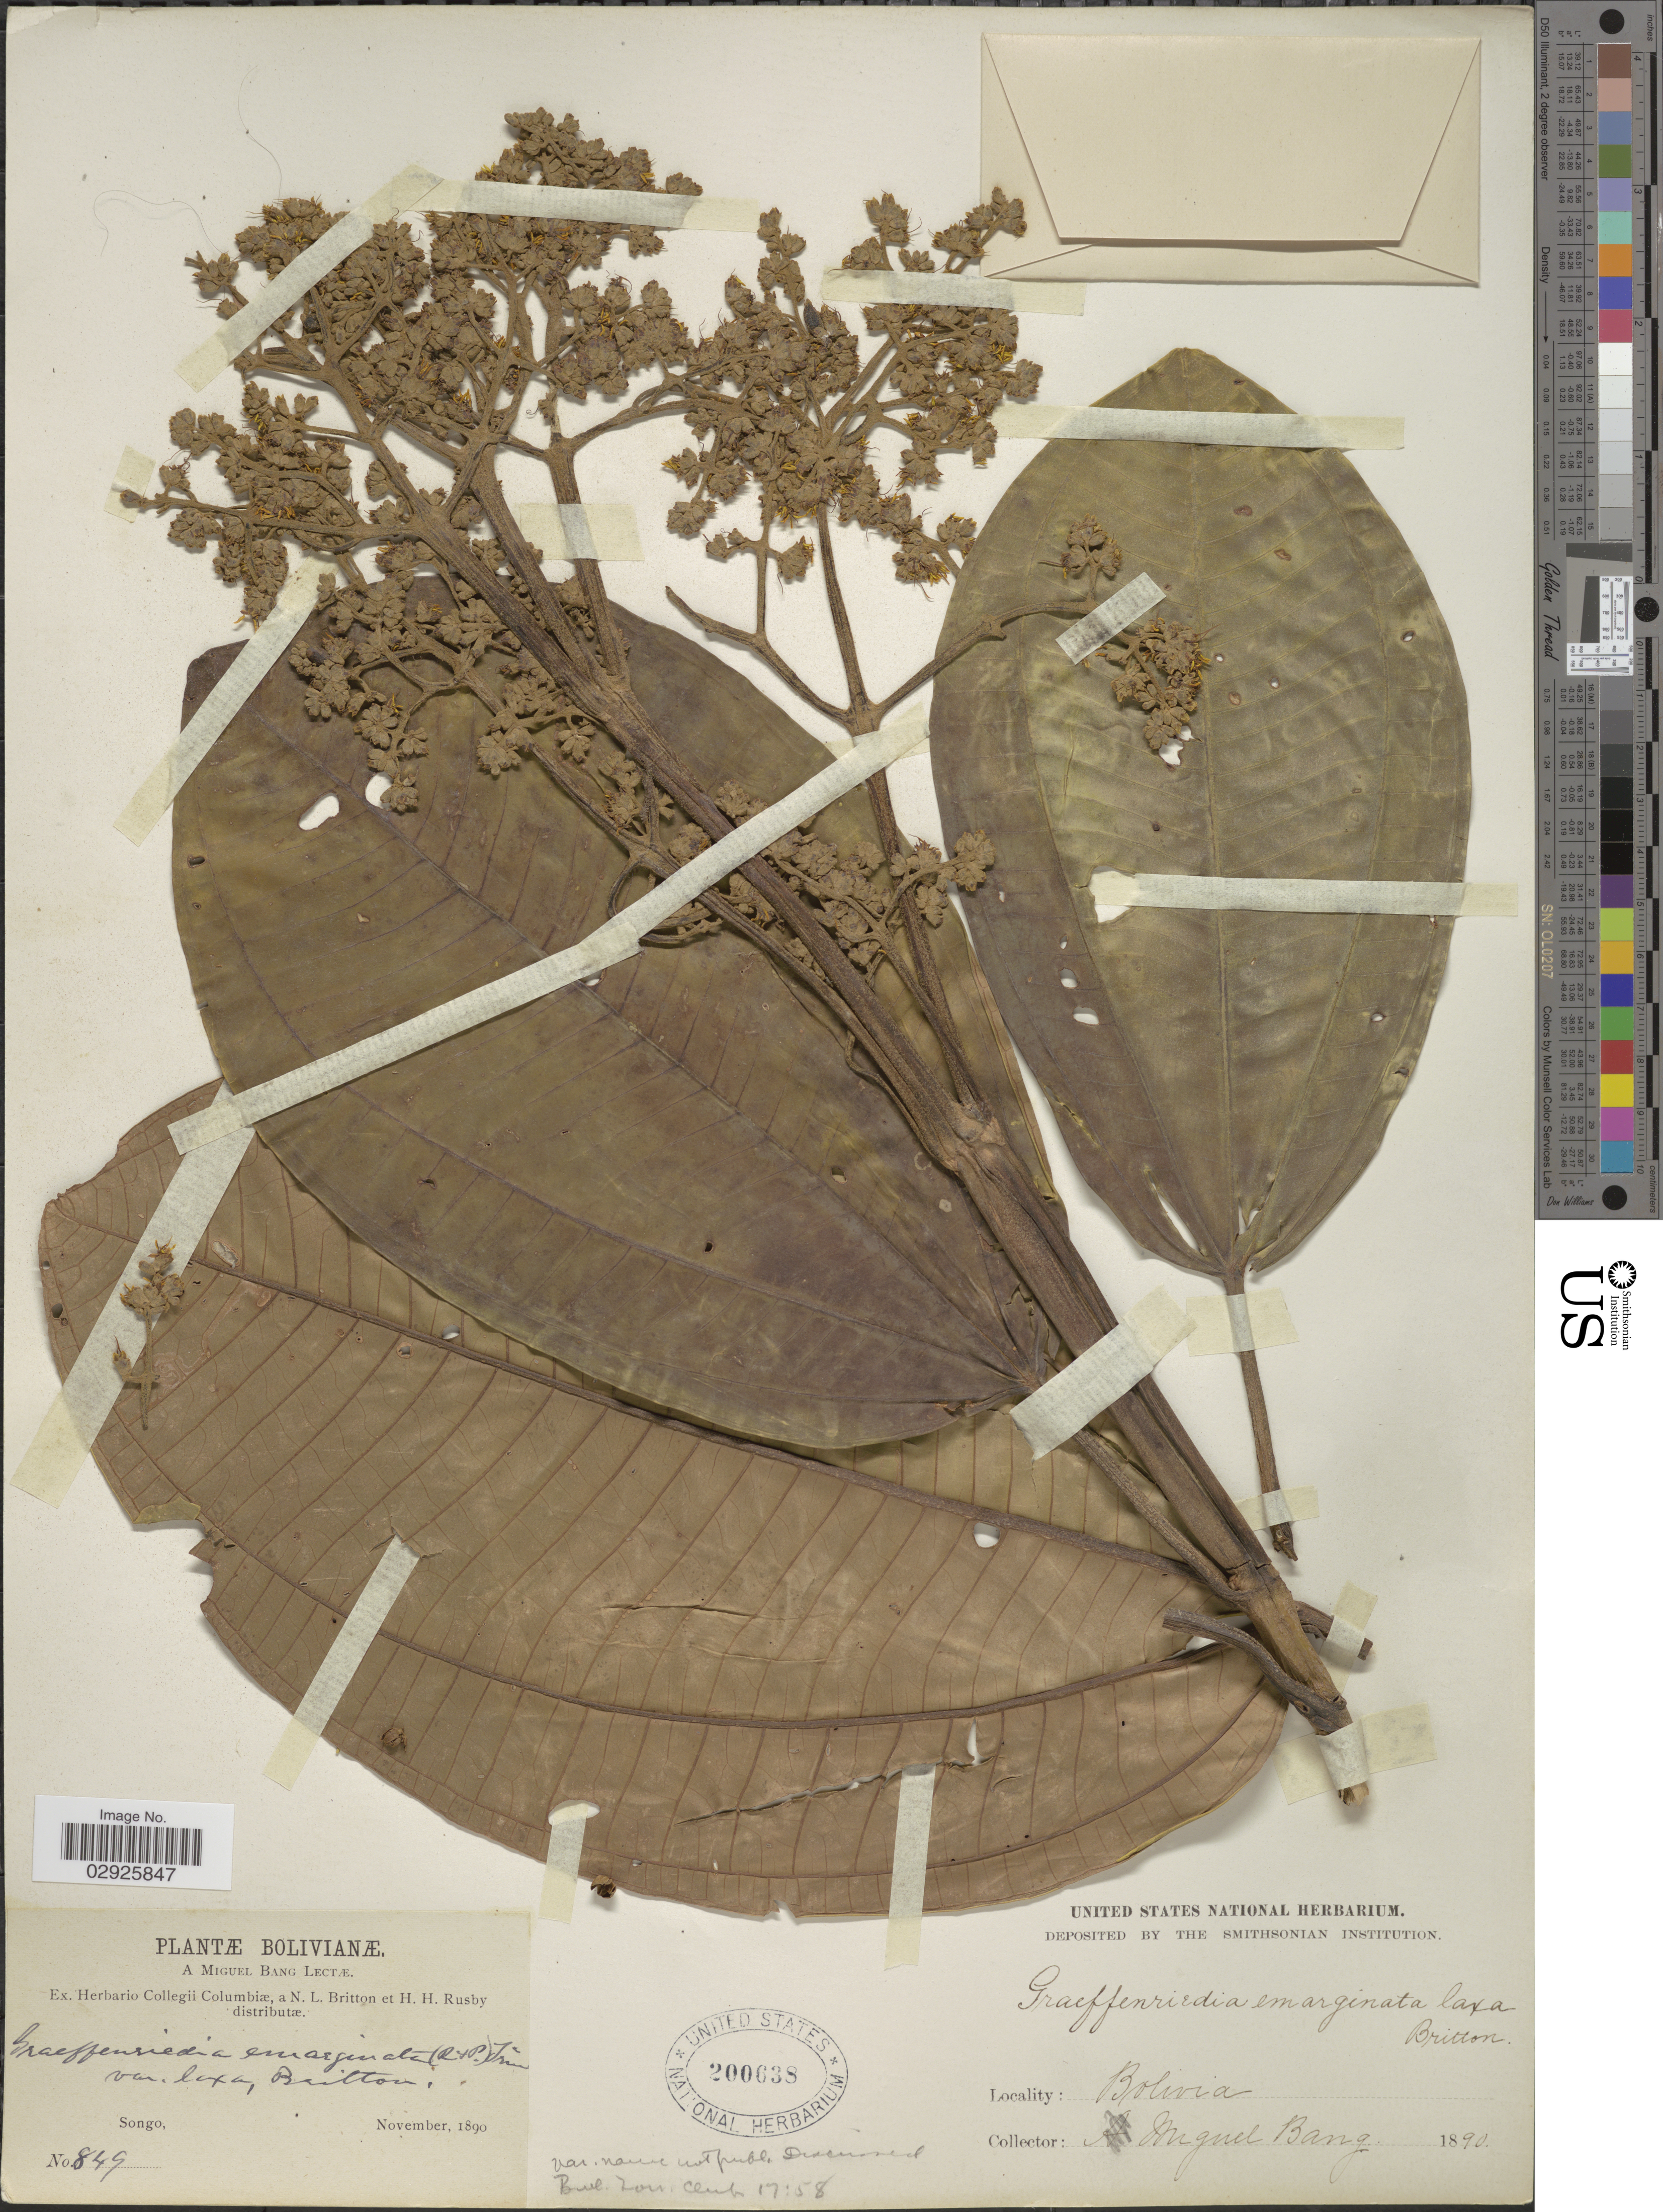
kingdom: Plantae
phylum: Tracheophyta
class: Magnoliopsida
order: Myrtales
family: Melastomataceae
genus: Graffenrieda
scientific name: Graffenrieda emarginata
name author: (Ruiz & Pav.) Triana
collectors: M. Bang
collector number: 849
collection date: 1890-11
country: Bolivia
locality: Songo.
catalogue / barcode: US 200638